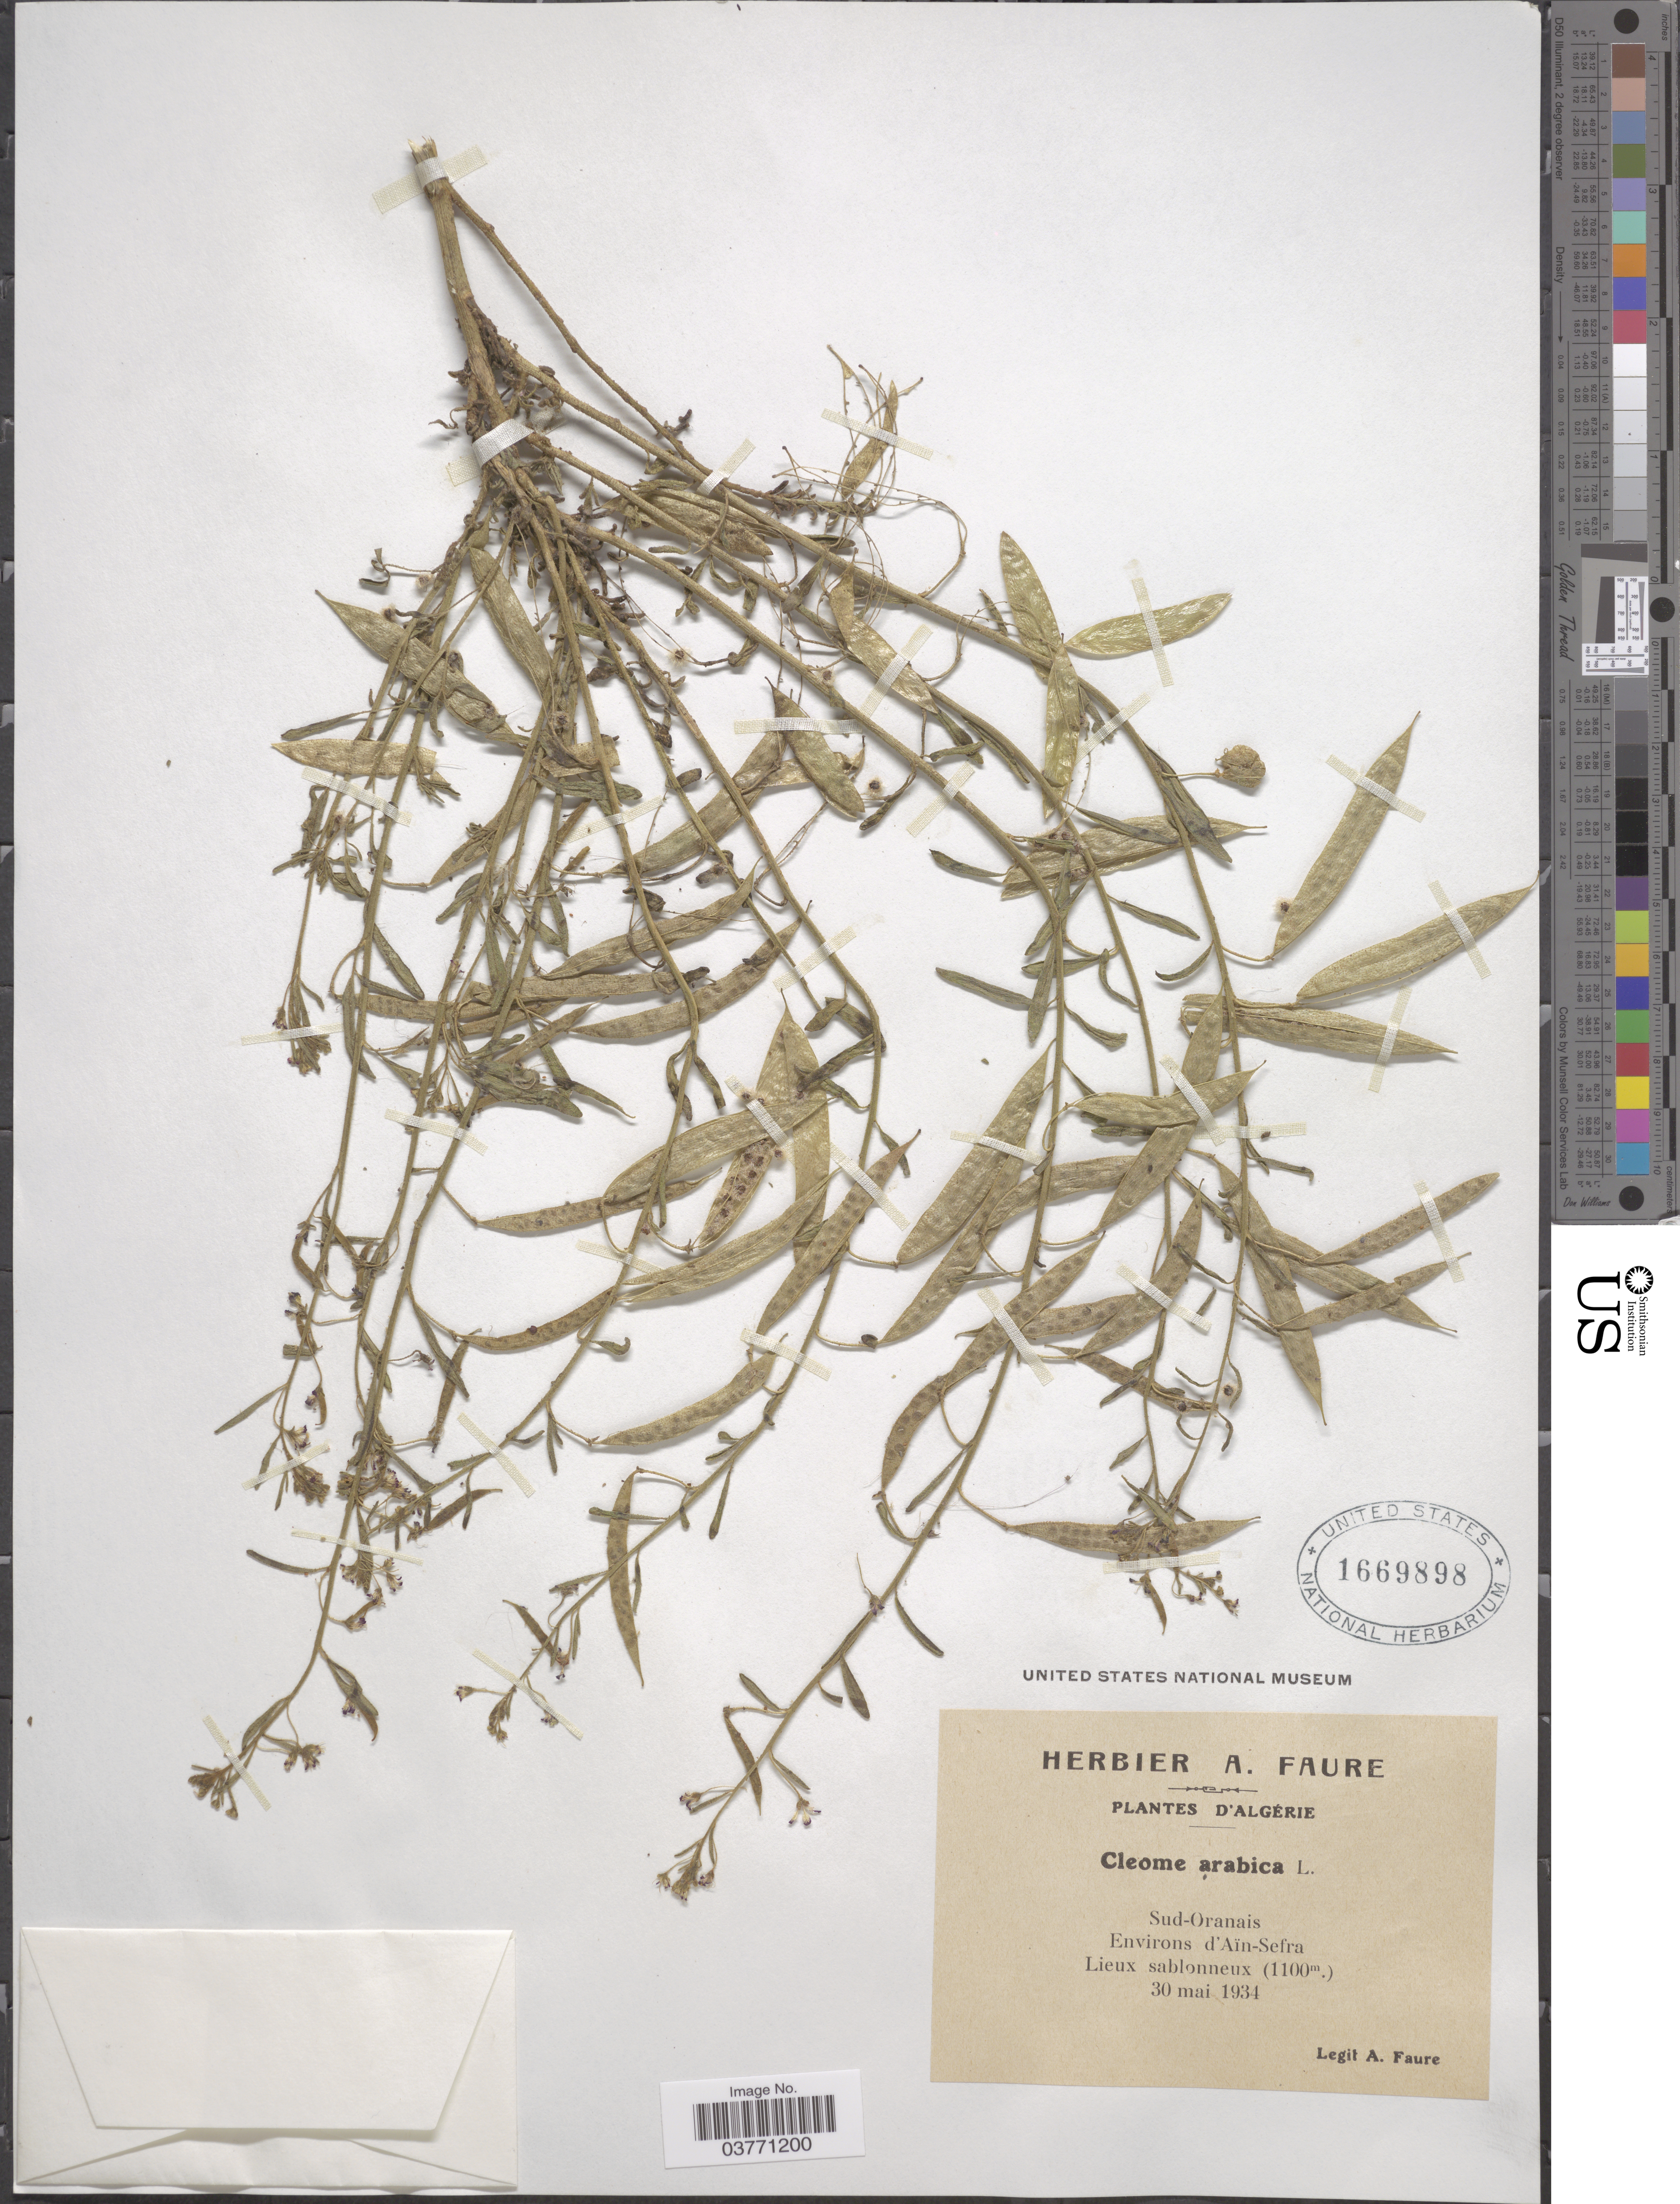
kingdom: Plantae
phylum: Tracheophyta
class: Magnoliopsida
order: Brassicales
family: Cleomaceae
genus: Cleome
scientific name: Cleome arabica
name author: L.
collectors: A. Faure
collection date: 1934-05-30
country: Algeria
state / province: Oran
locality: Sud-Oranais. Environs d'Aïn-Sefra.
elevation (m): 1100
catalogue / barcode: US 1669898